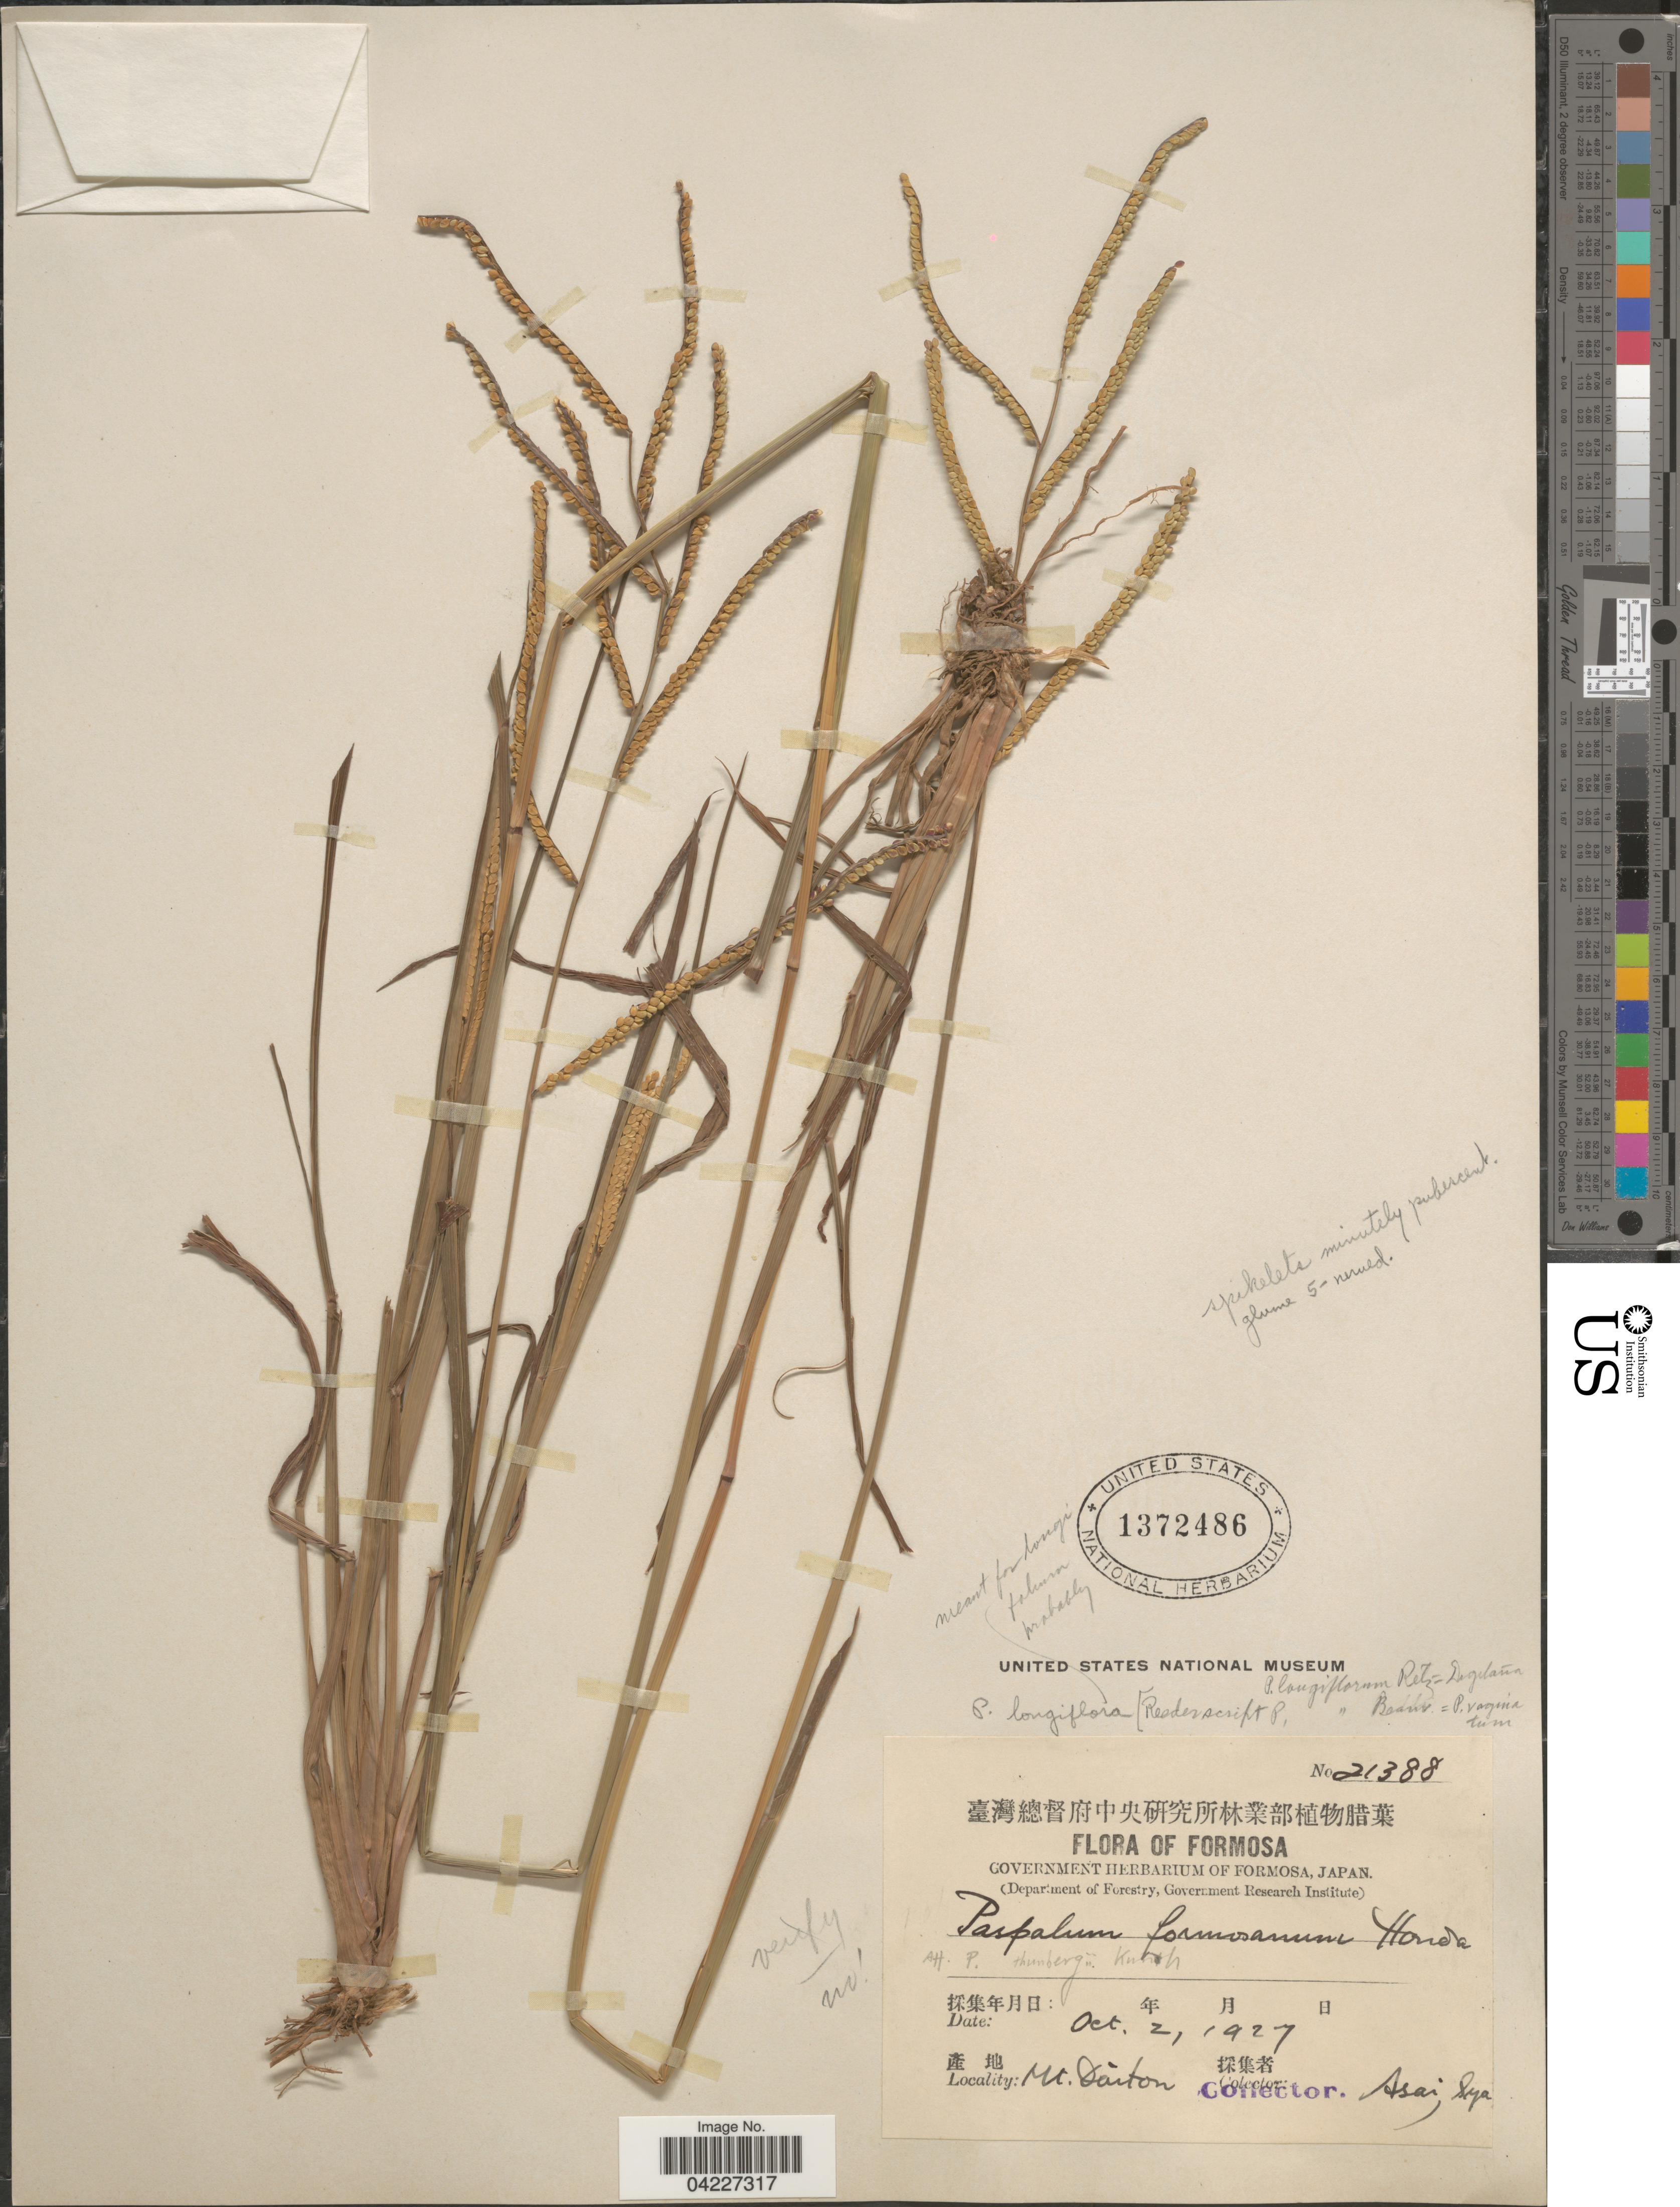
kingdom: Plantae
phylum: Tracheophyta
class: Liliopsida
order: Poales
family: Poaceae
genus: Paspalum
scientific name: Paspalum longifolium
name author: Roxb.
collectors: S. Asai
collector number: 21388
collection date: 1927-10-02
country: Taiwan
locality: Formosa. Mt. Darton.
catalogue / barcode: US 1372486